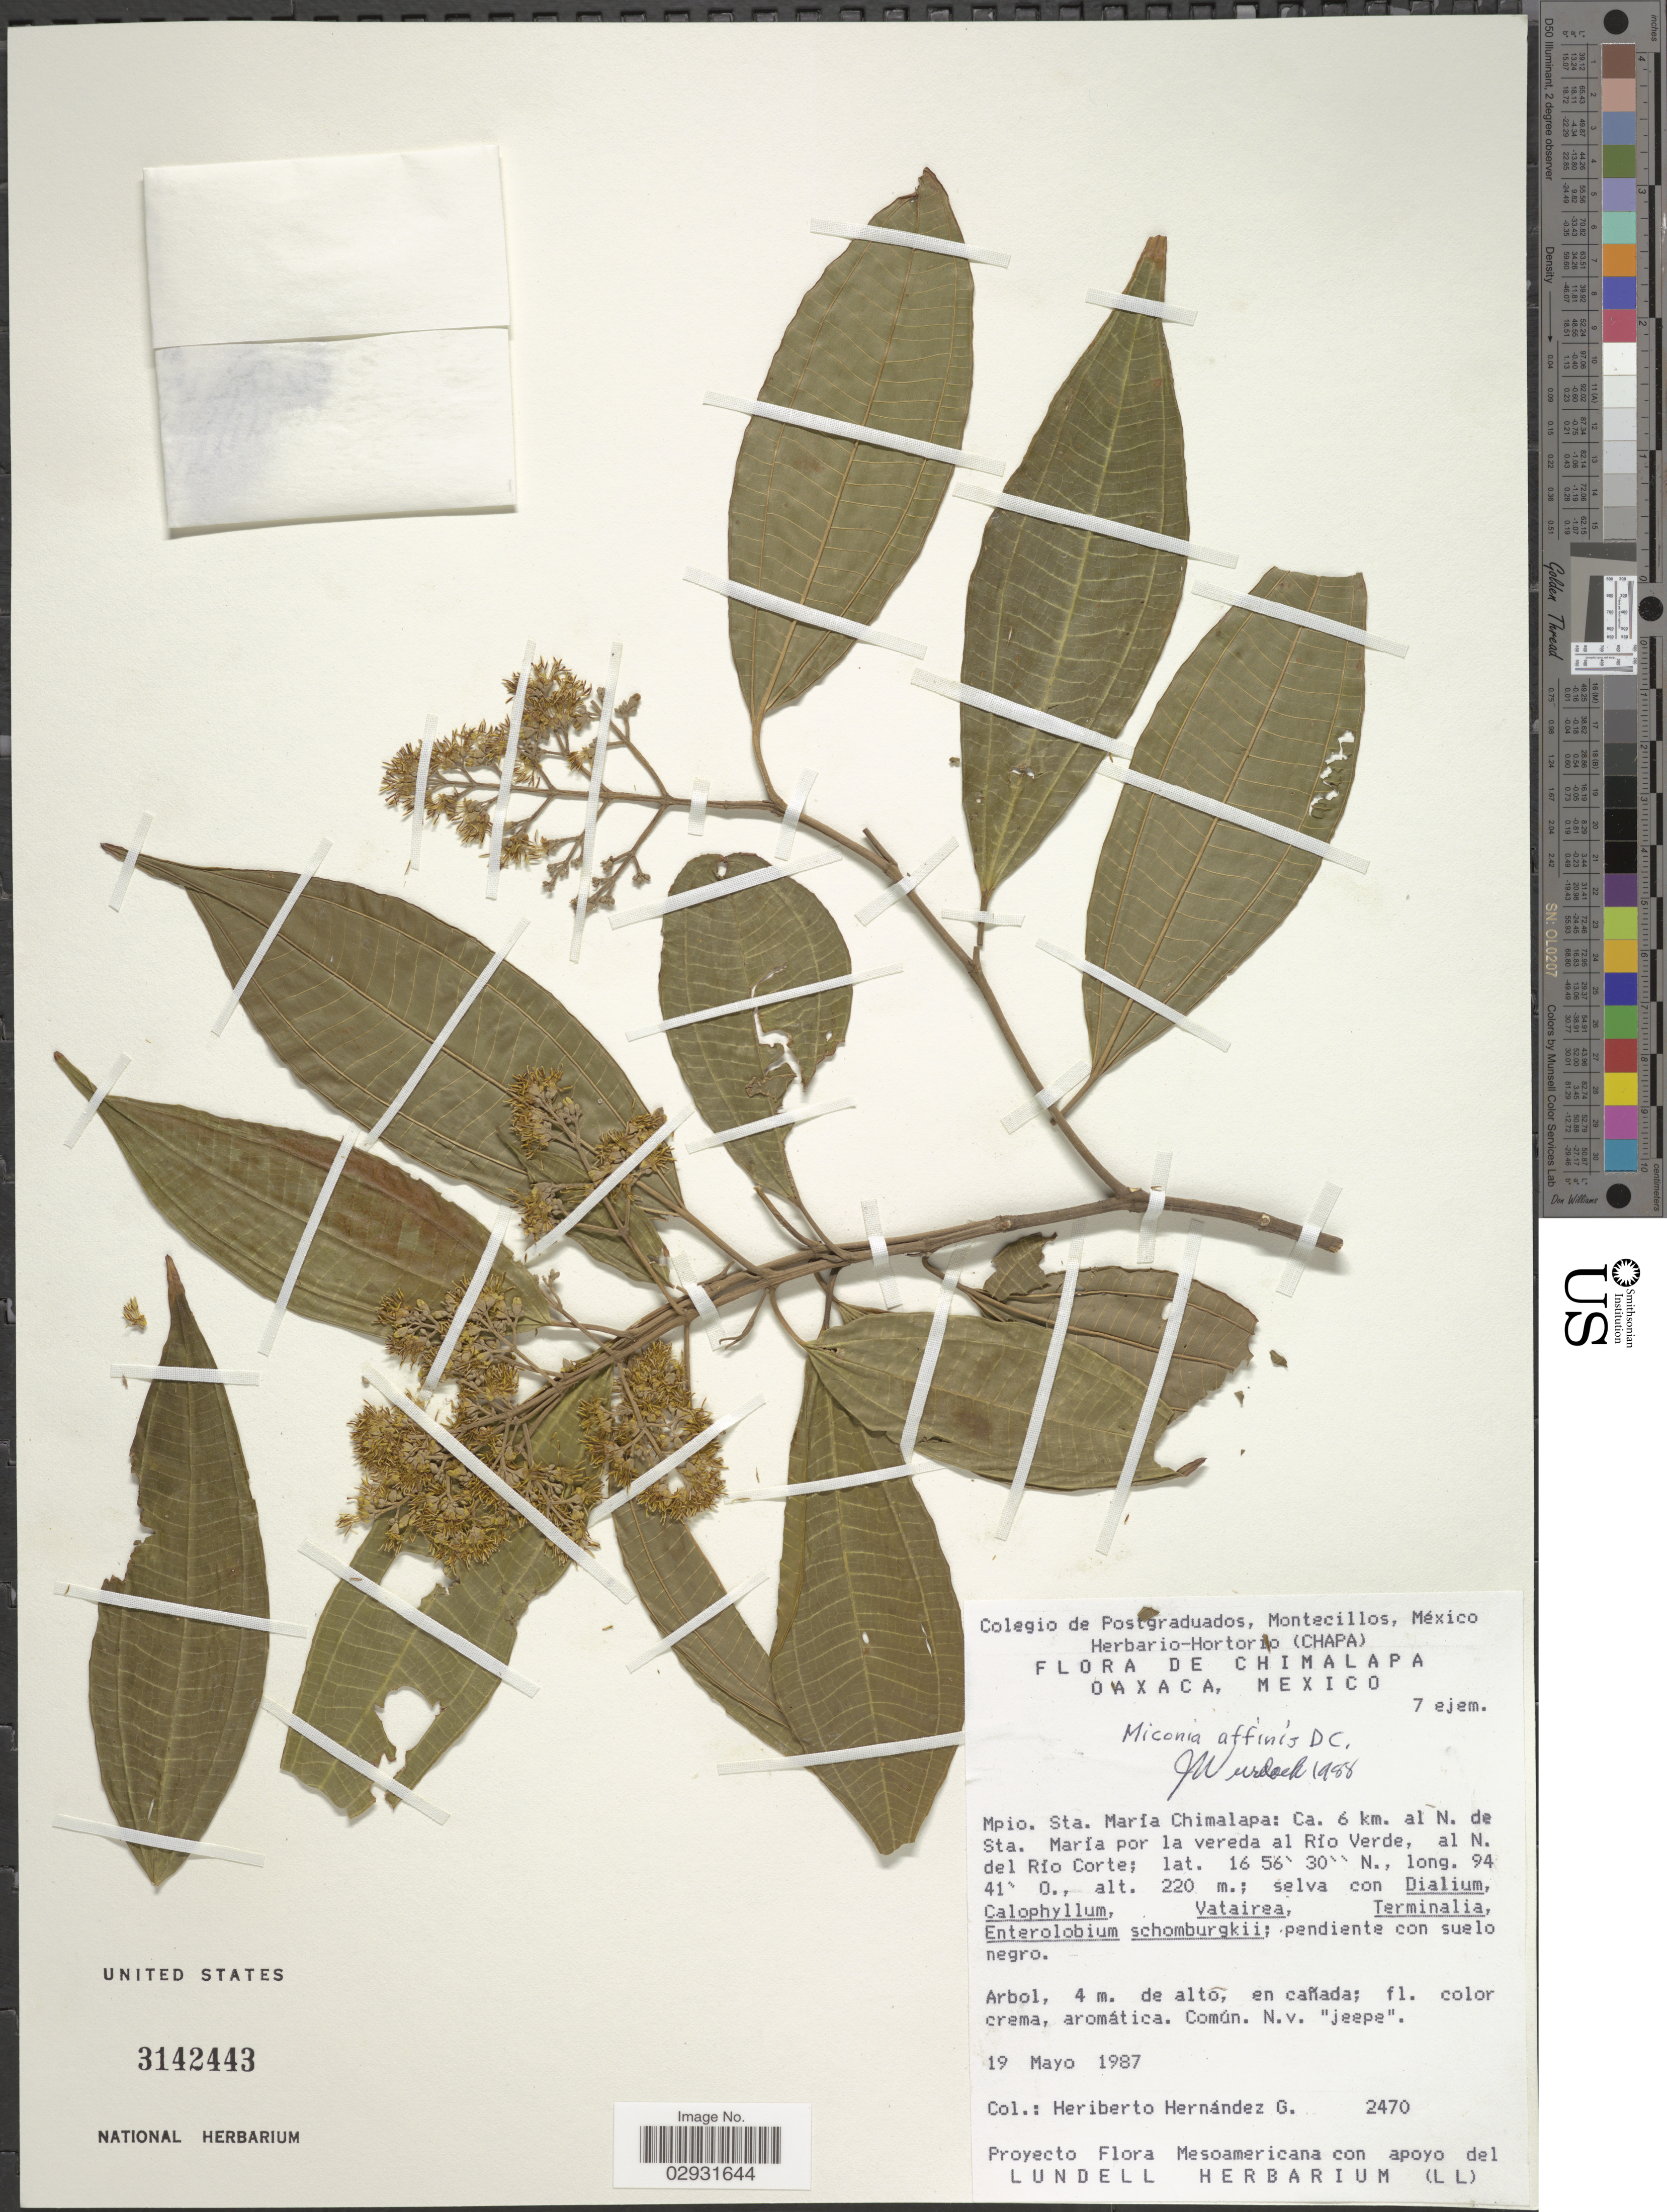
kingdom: Plantae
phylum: Tracheophyta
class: Magnoliopsida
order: Myrtales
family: Melastomataceae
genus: Miconia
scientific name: Miconia affinis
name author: DC.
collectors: H. Hernandez G.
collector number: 2470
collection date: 1987-05-19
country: Mexico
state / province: Oaxaca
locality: Chimalapa. Mpio. Sta. María Chimalapa: Ca. 6 km. al N. de Sta. Maria por la vereda al Río Verde, al N. del Río Corte.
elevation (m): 220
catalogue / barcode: US 3142443